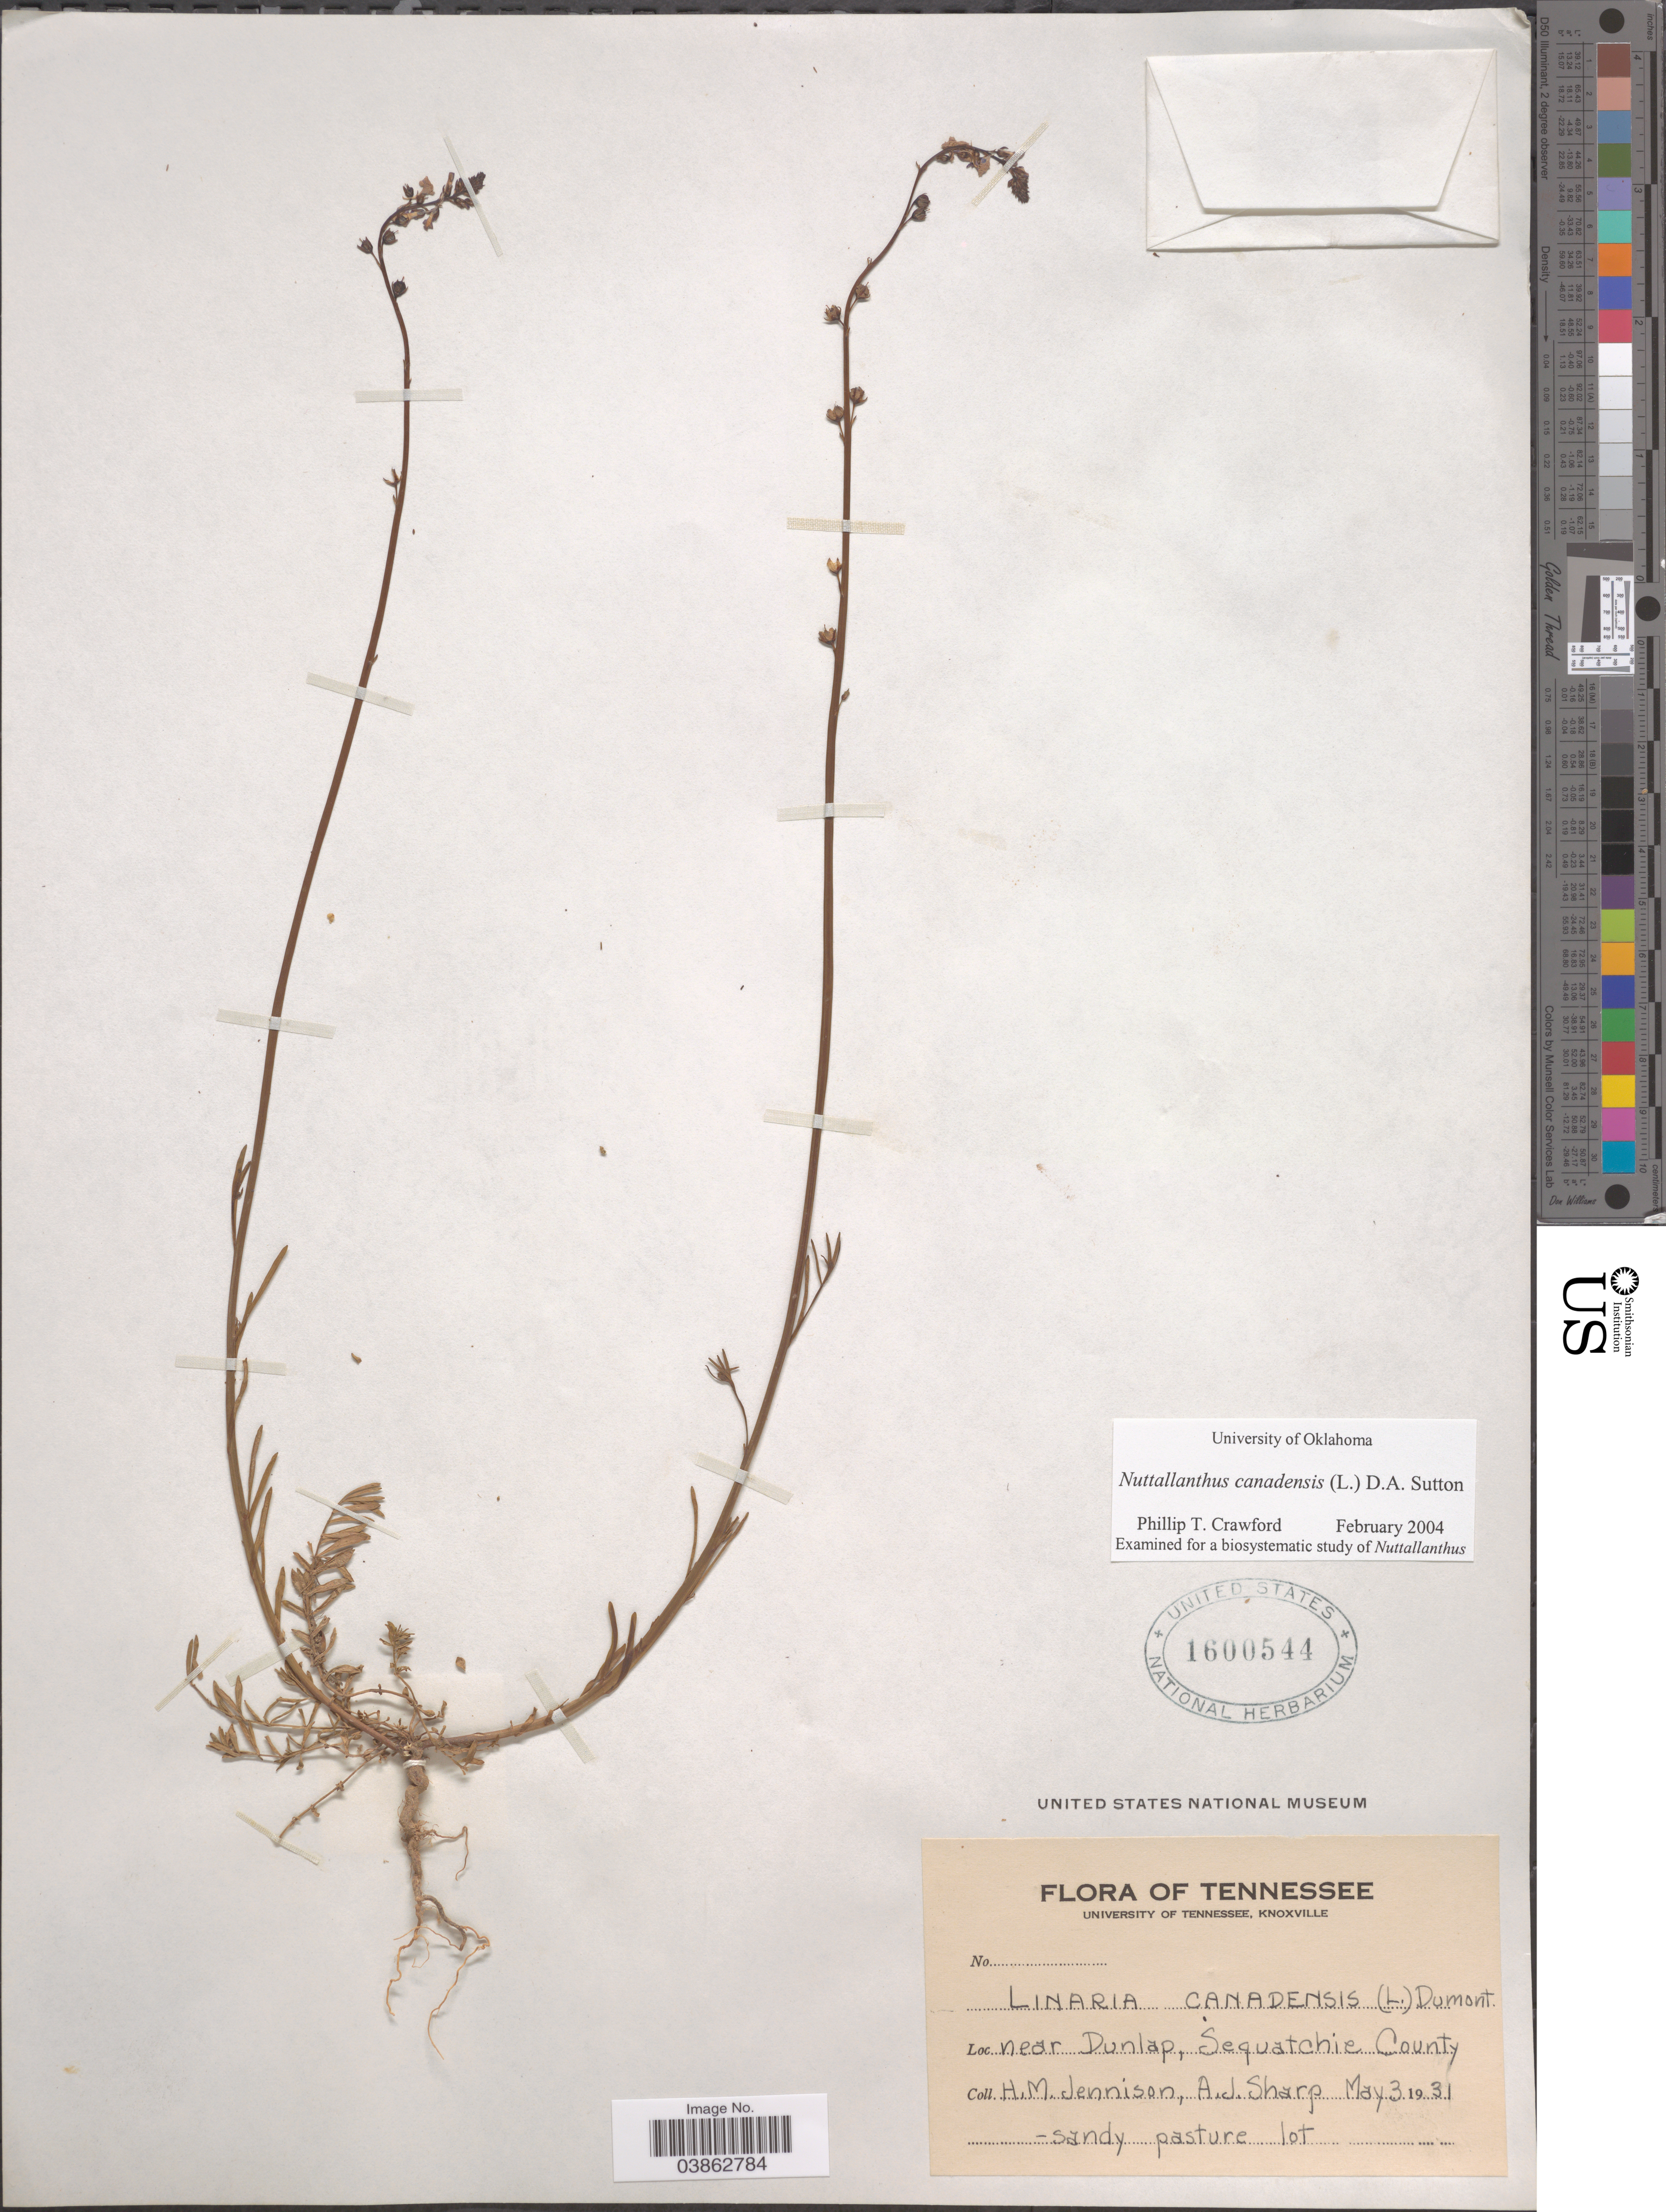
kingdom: Plantae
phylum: Tracheophyta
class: Magnoliopsida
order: Lamiales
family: Plantaginaceae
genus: Linaria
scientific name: Linaria canadensis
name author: (L.) Dum. Cours.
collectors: H. Jennison & A. J. Sharp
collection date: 1931-05-03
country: United States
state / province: Tennessee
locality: Near Dunlap, Sequatchie County.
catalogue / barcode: US 1600544